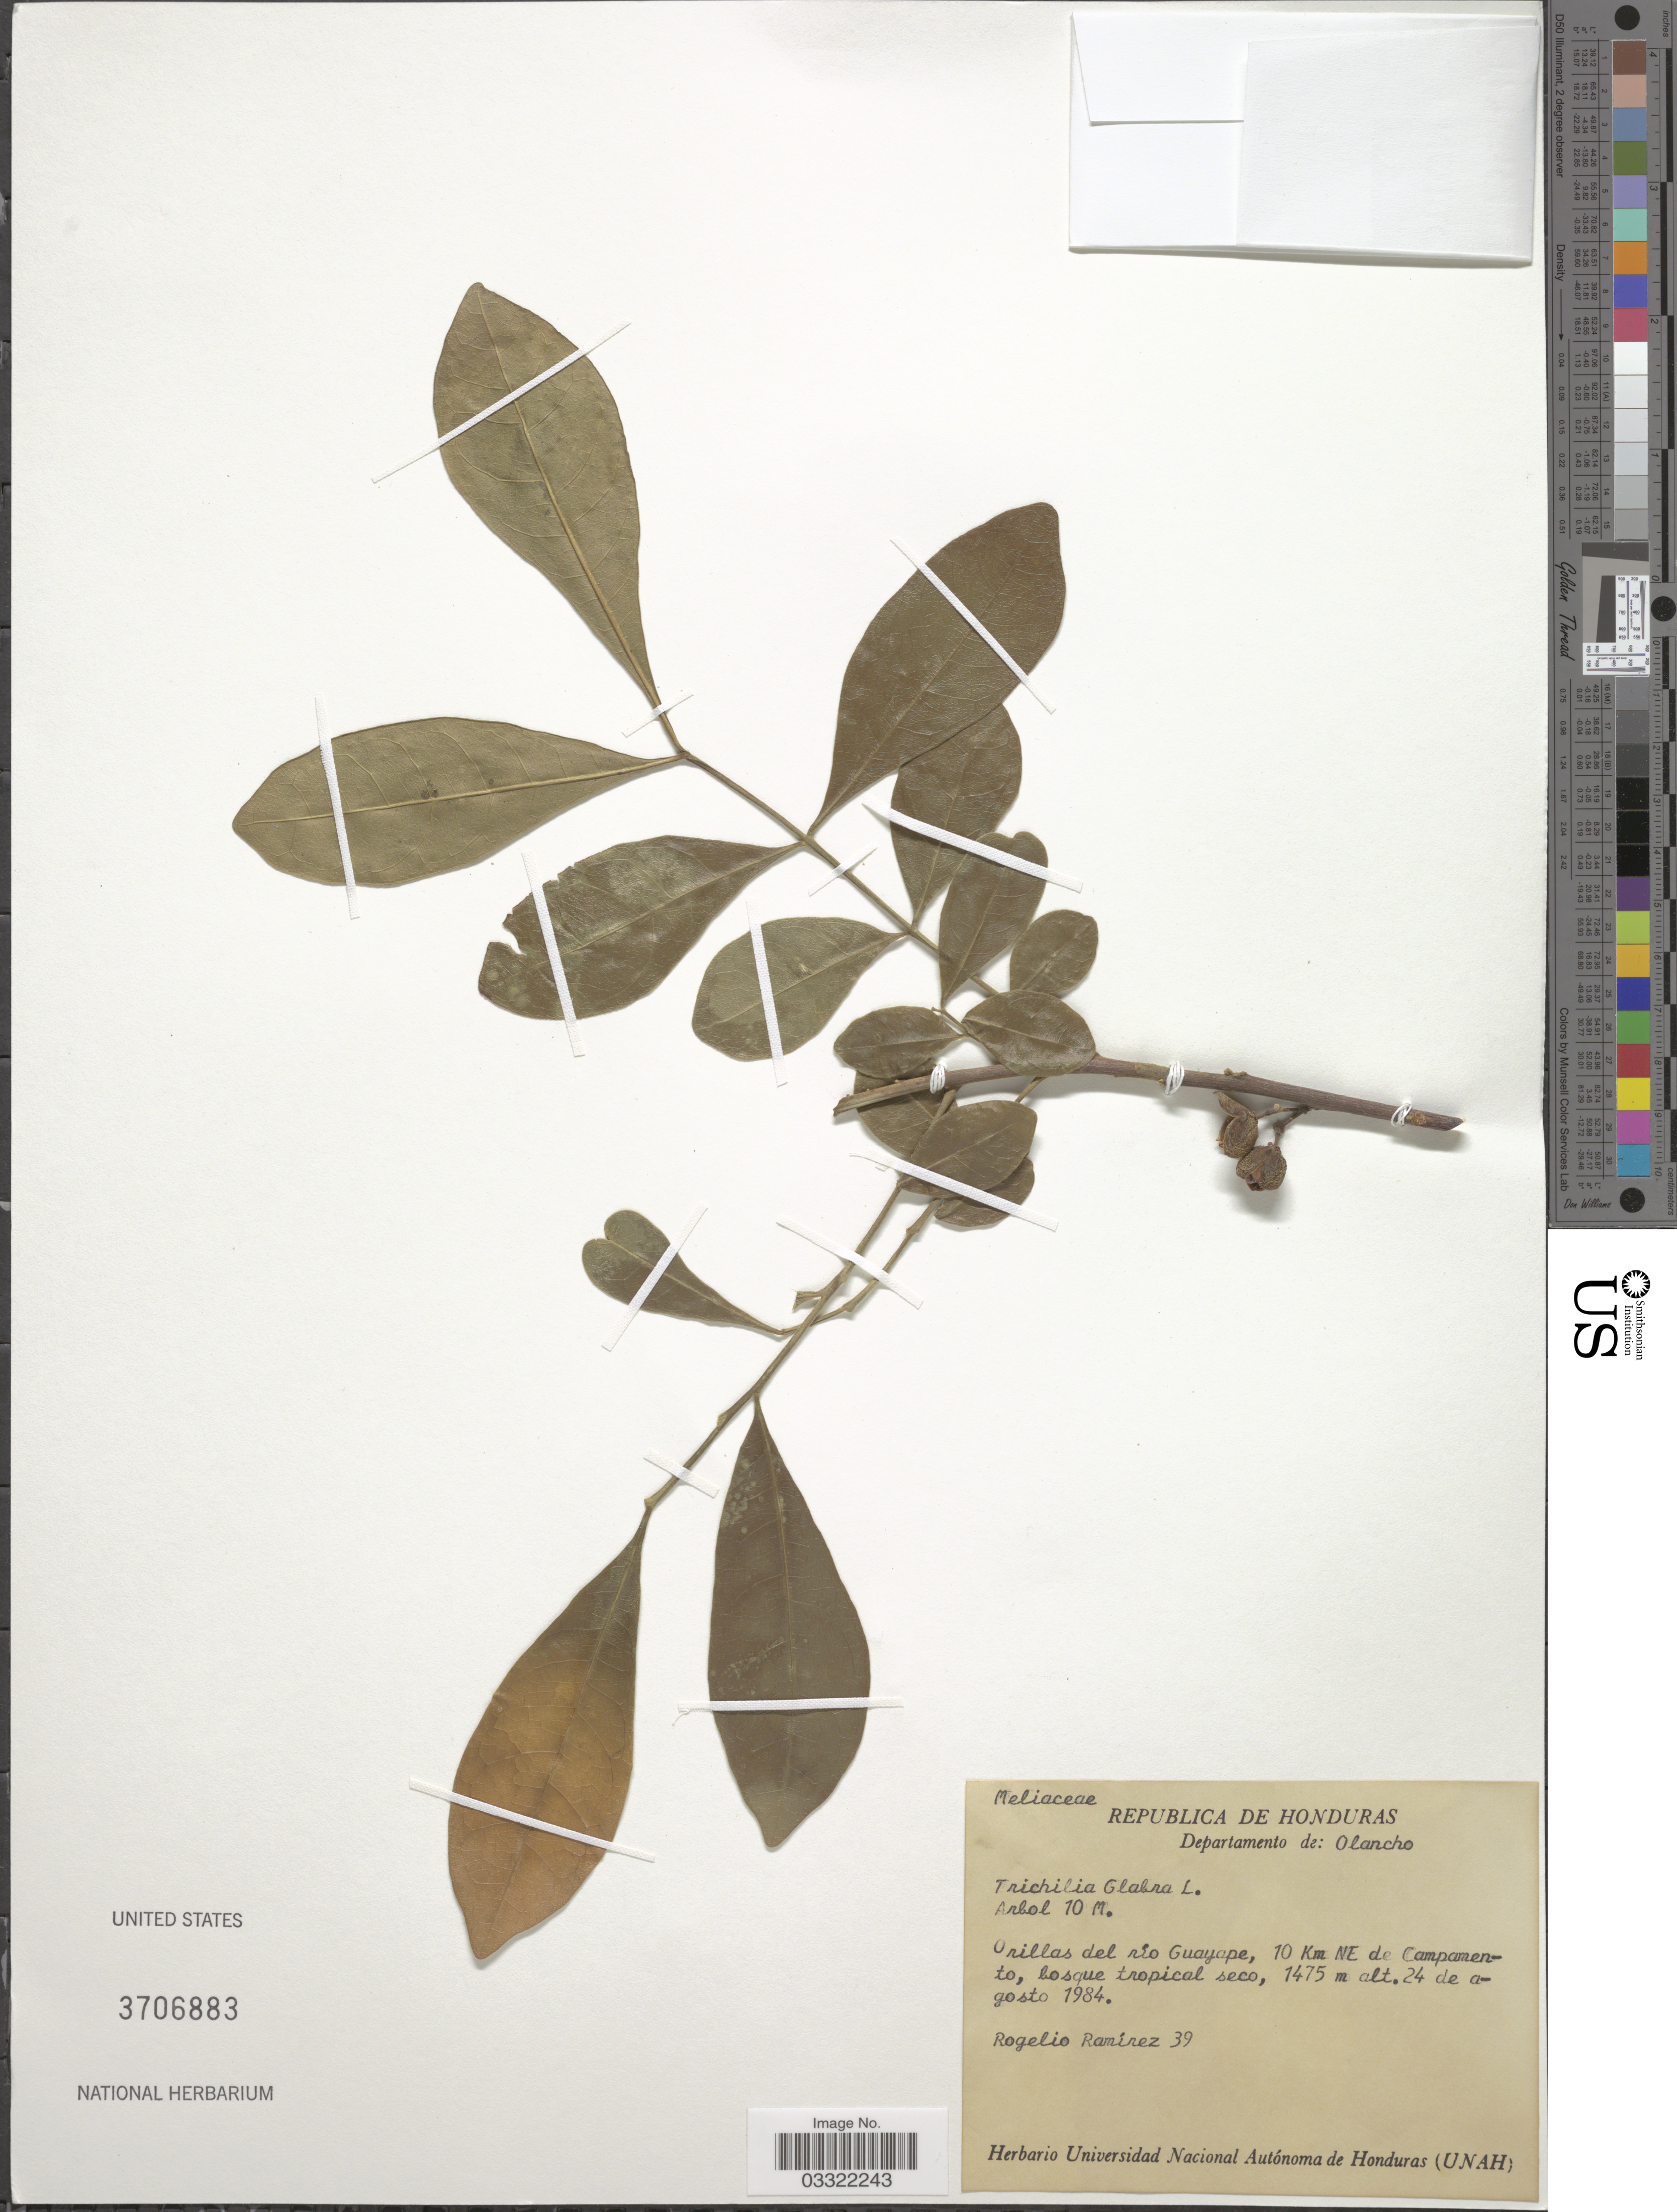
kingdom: Plantae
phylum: Tracheophyta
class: Magnoliopsida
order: Sapindales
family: Meliaceae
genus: Trichilia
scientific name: Trichilia glabra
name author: L.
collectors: R. Raminez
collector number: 39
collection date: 1984-08-24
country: Honduras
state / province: Olancho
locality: Departamento de: Olancho. Orillas del rio Guayape, 10 Km NE de Campamento, bosque tropical seco.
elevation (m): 1475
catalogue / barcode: US 3706883